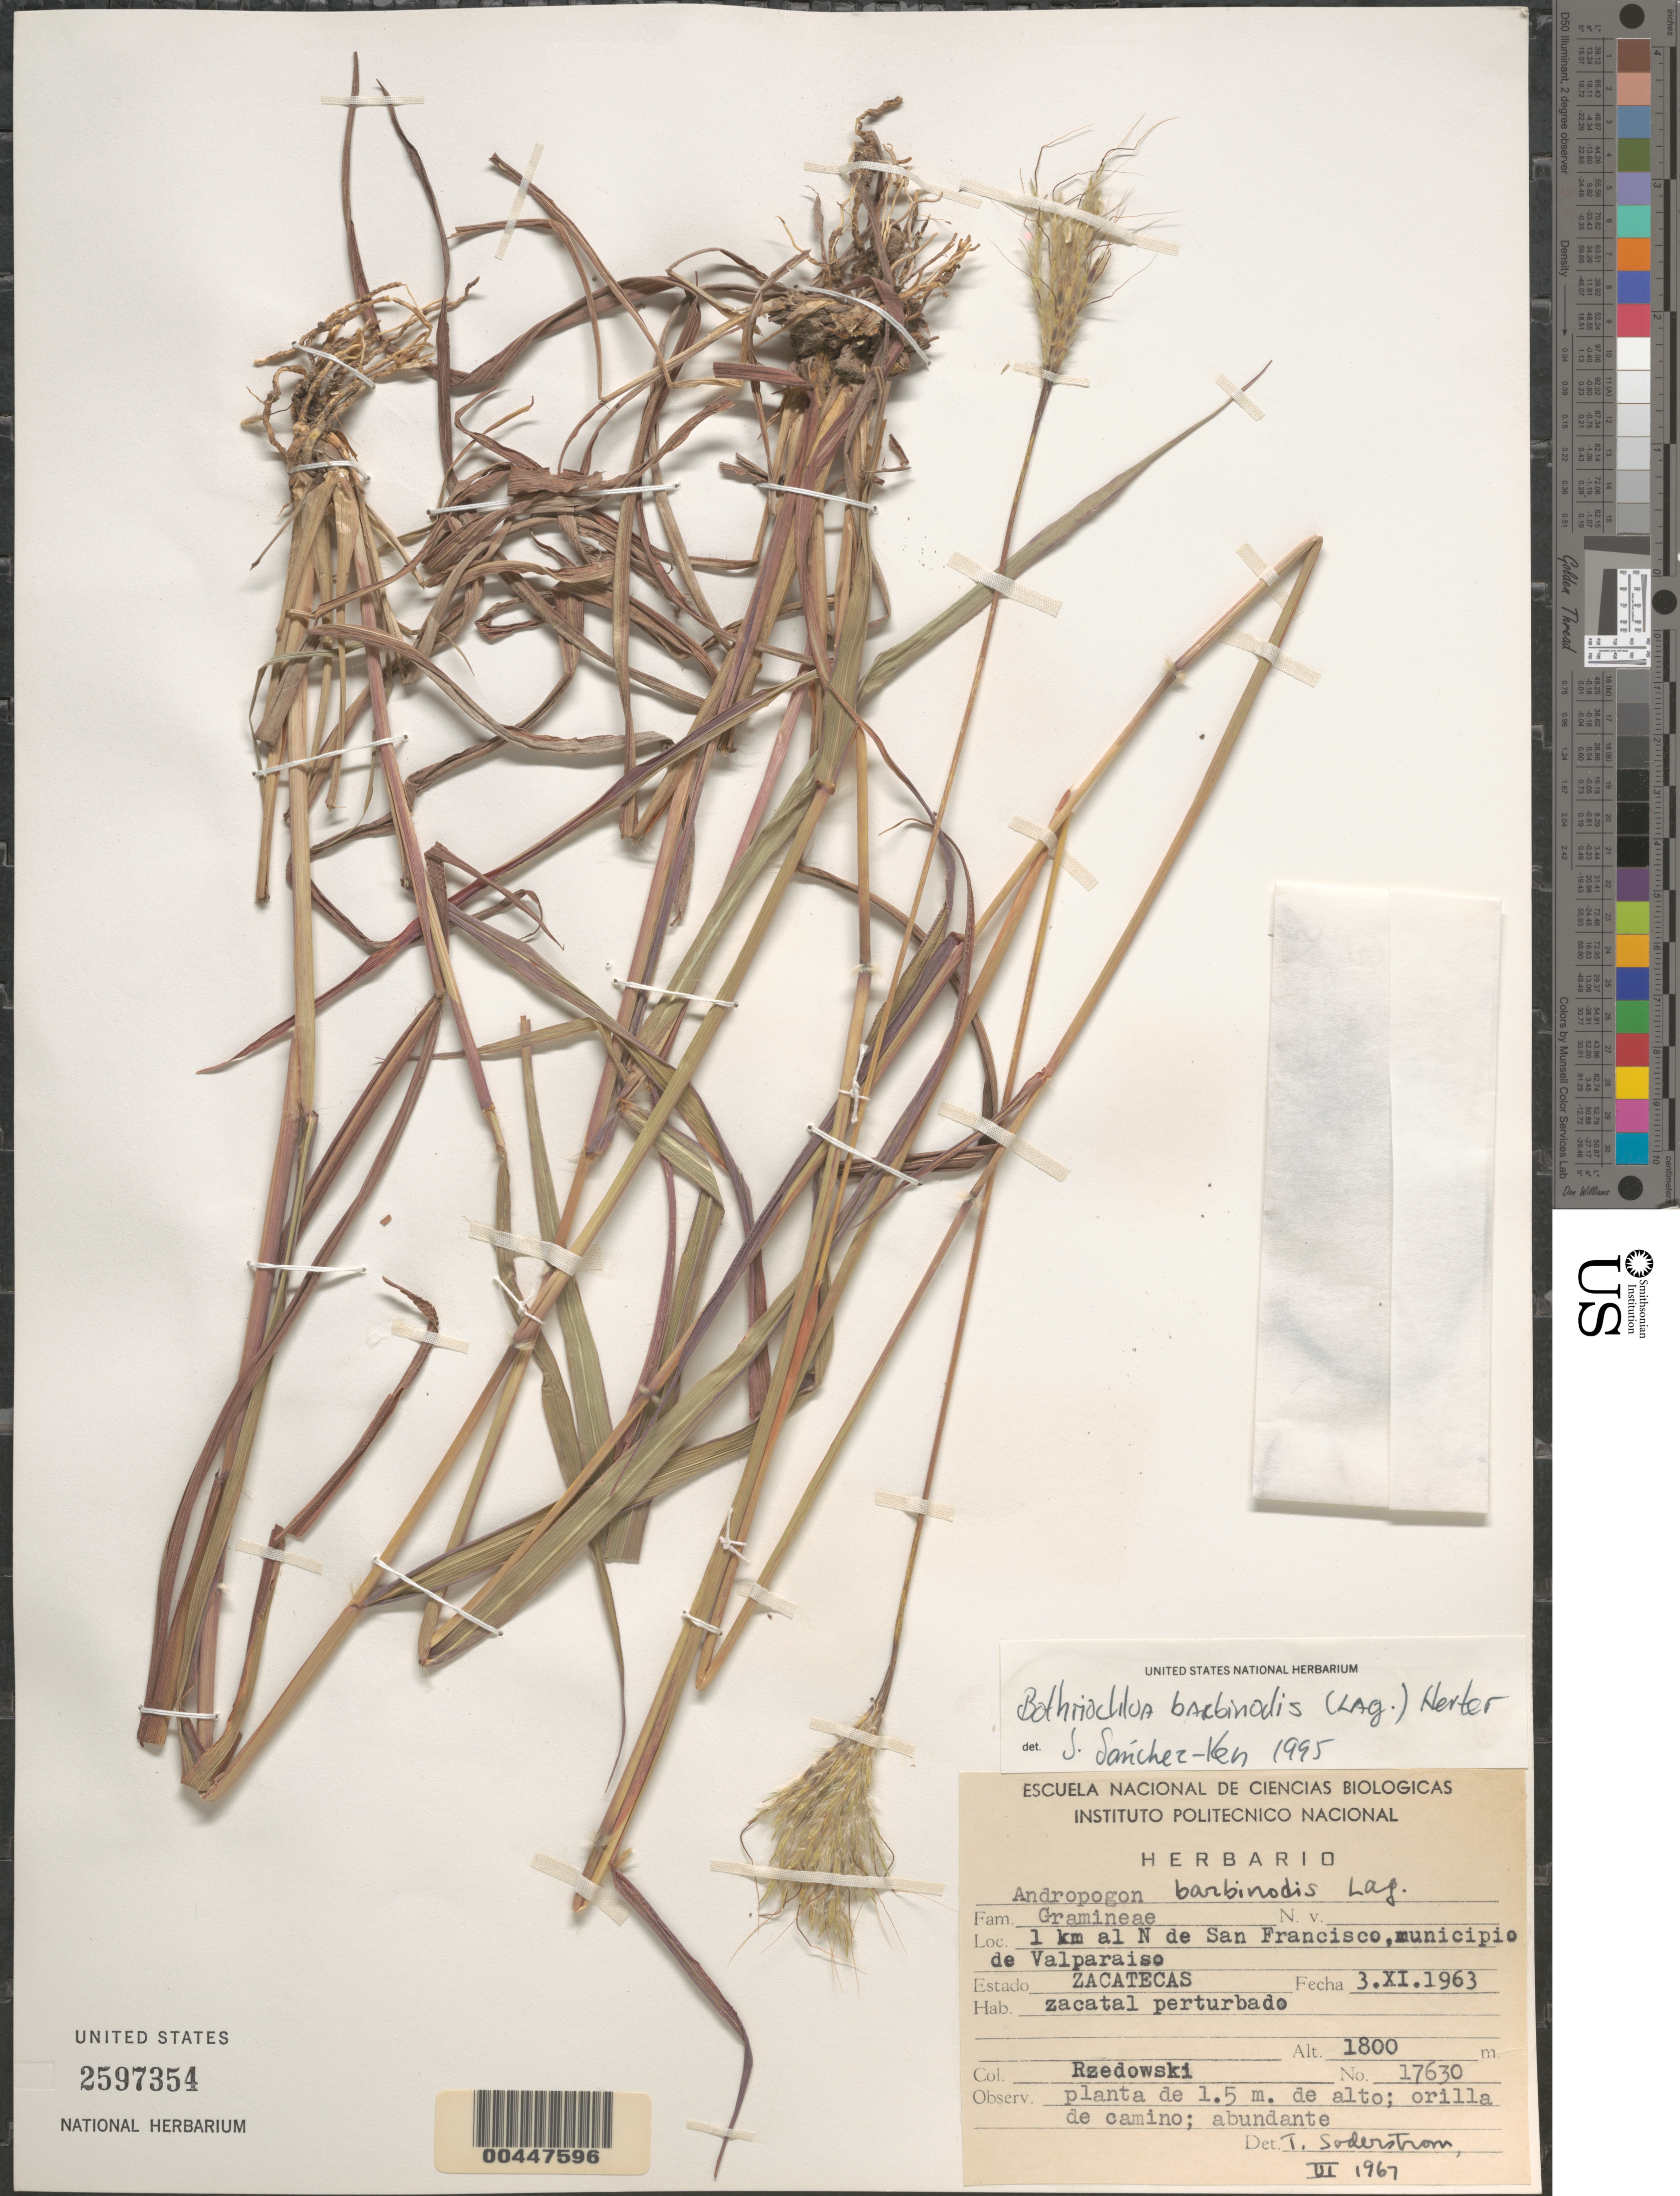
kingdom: Plantae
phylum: Tracheophyta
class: Liliopsida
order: Poales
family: Poaceae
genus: Bothriochloa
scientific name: Bothriochloa barbinodis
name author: (Lag.) Herter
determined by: Sánchez-Ken, J. G.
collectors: J. Rzedowski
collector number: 17630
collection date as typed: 3 Nov 1963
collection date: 1963-11-03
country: Mexico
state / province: Zacatecas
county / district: Valparaiso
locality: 1 km al N de San Francisco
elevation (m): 1800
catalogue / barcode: US 2597354